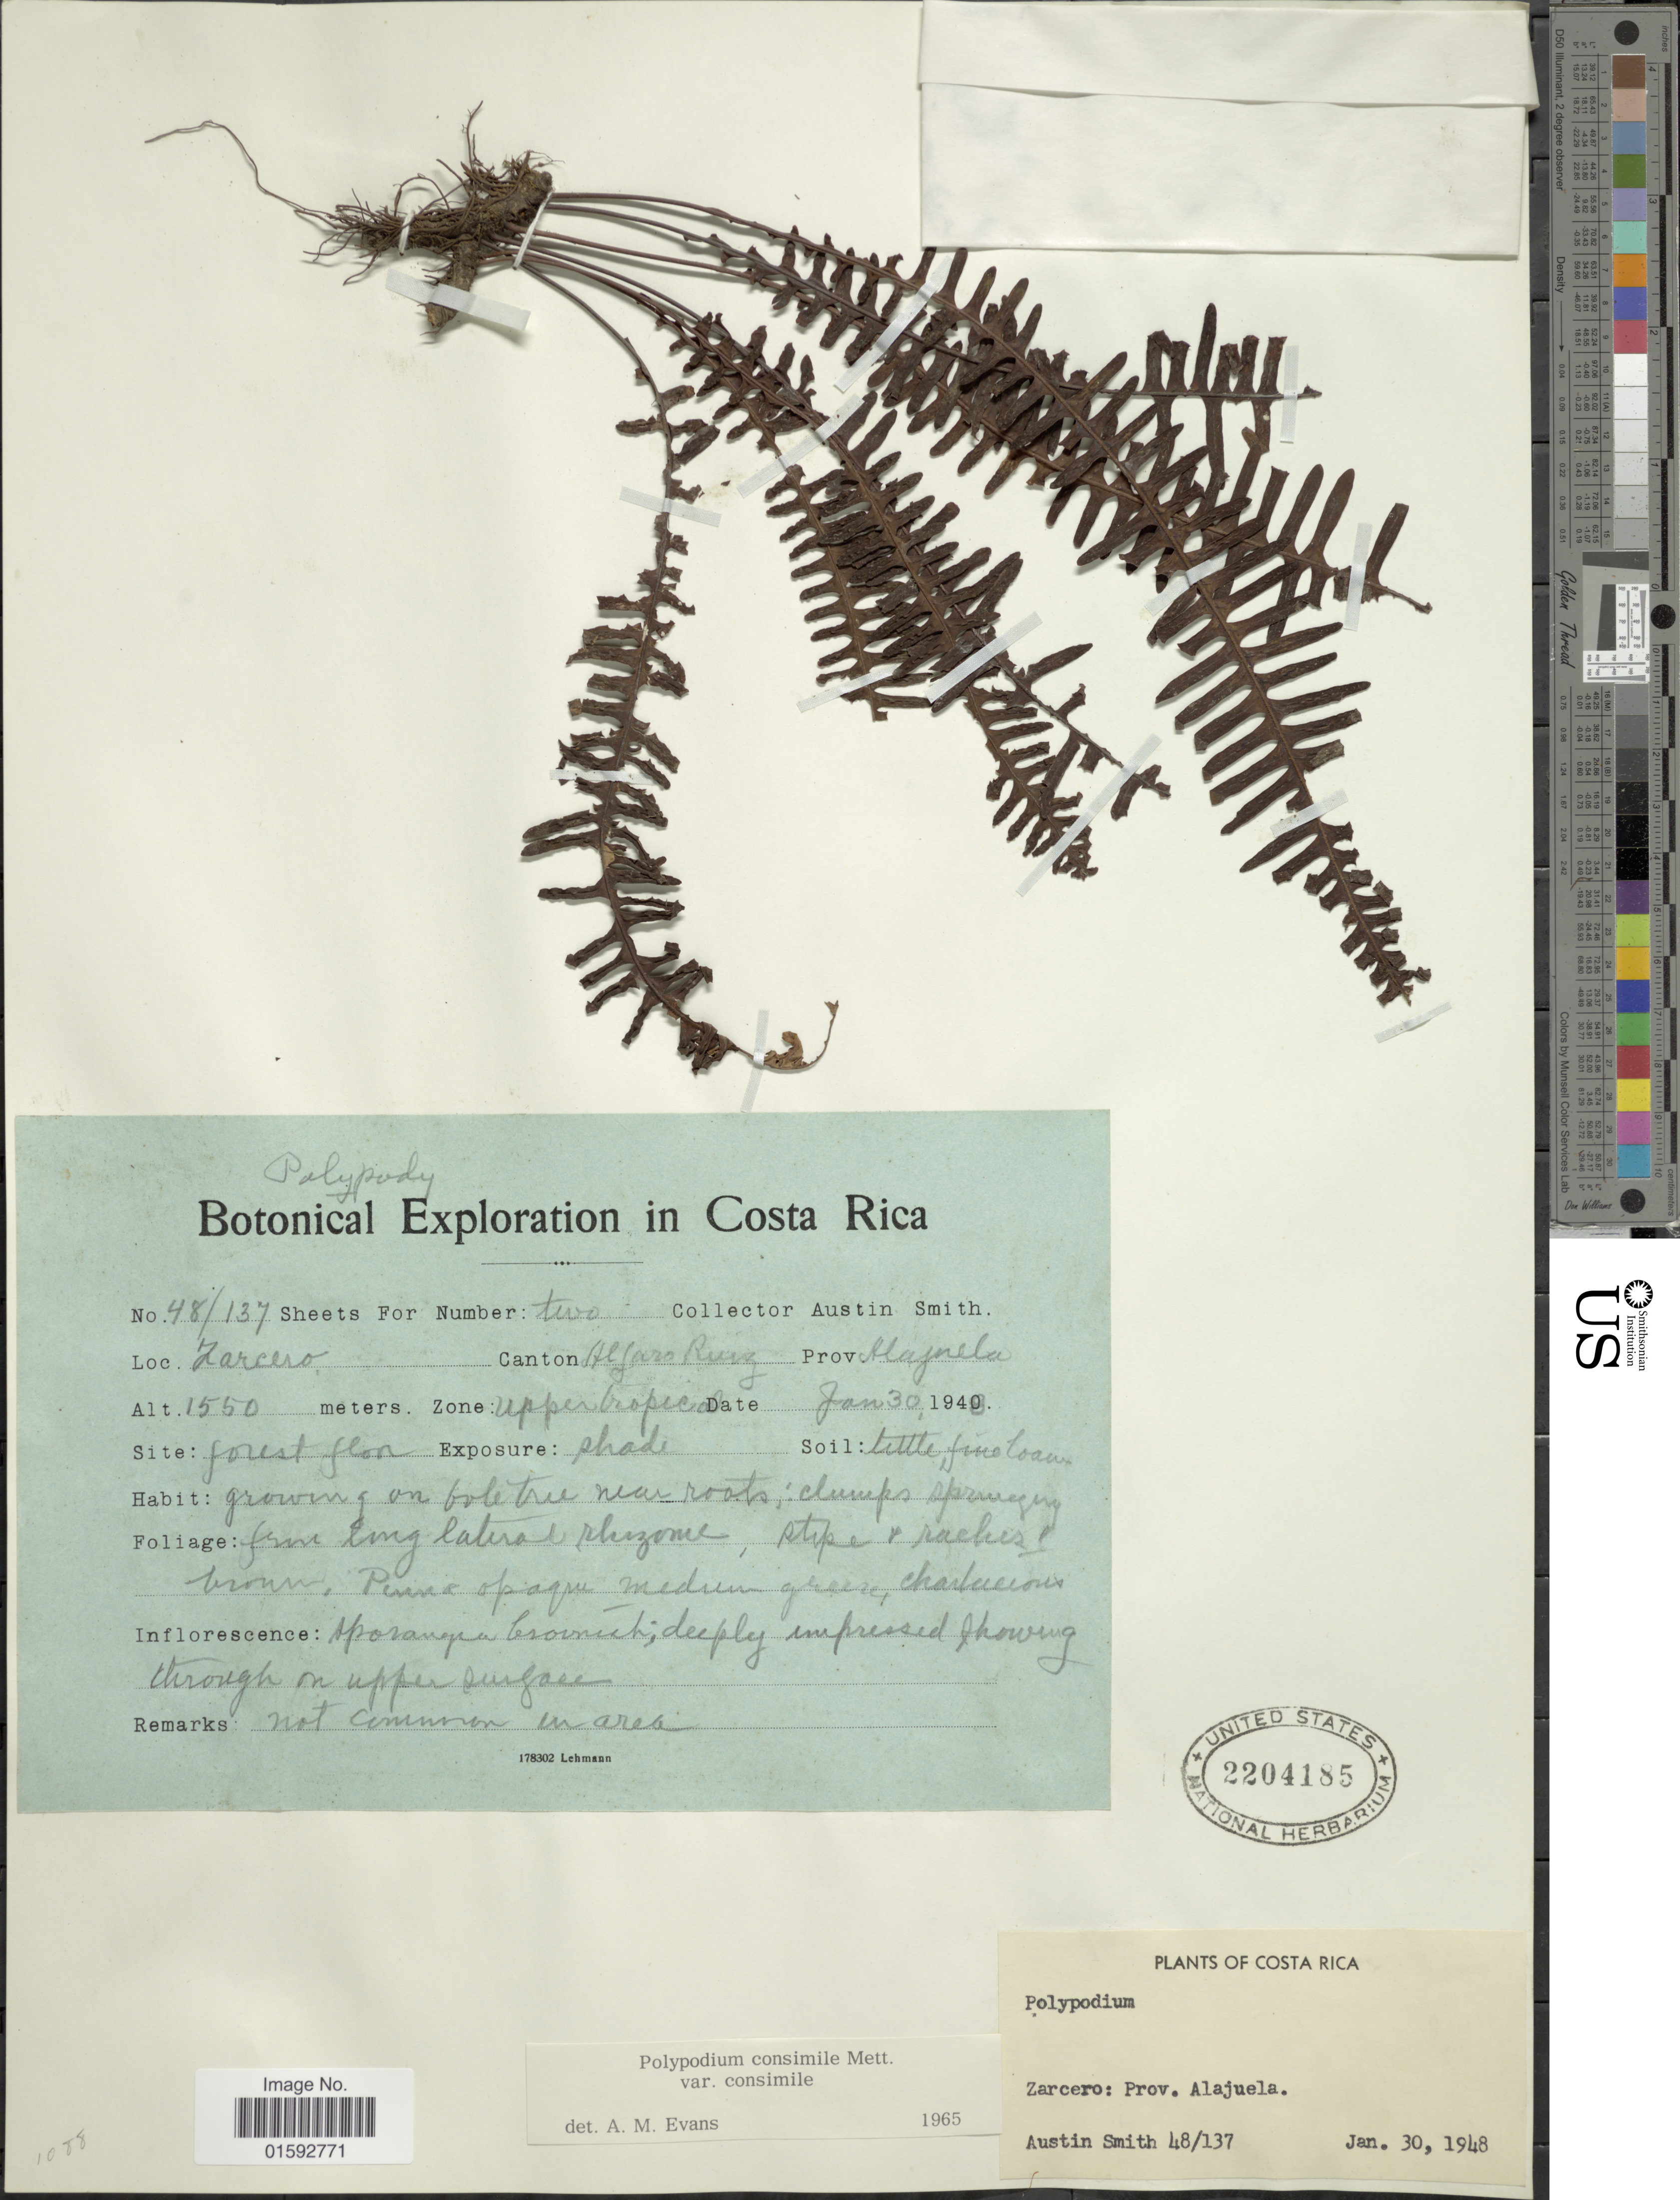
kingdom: Plantae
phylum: Tracheophyta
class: Polypodiopsida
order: Polypodiales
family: Polypodiaceae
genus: Pecluma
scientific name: Pecluma consimilis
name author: (Mett.) M.G. Price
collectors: Aust P. Smith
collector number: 48/137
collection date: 1948-01-30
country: Costa Rica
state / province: Alajuela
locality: Zarcero, Canton Alfaro Ruiz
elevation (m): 1550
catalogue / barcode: US 2204185